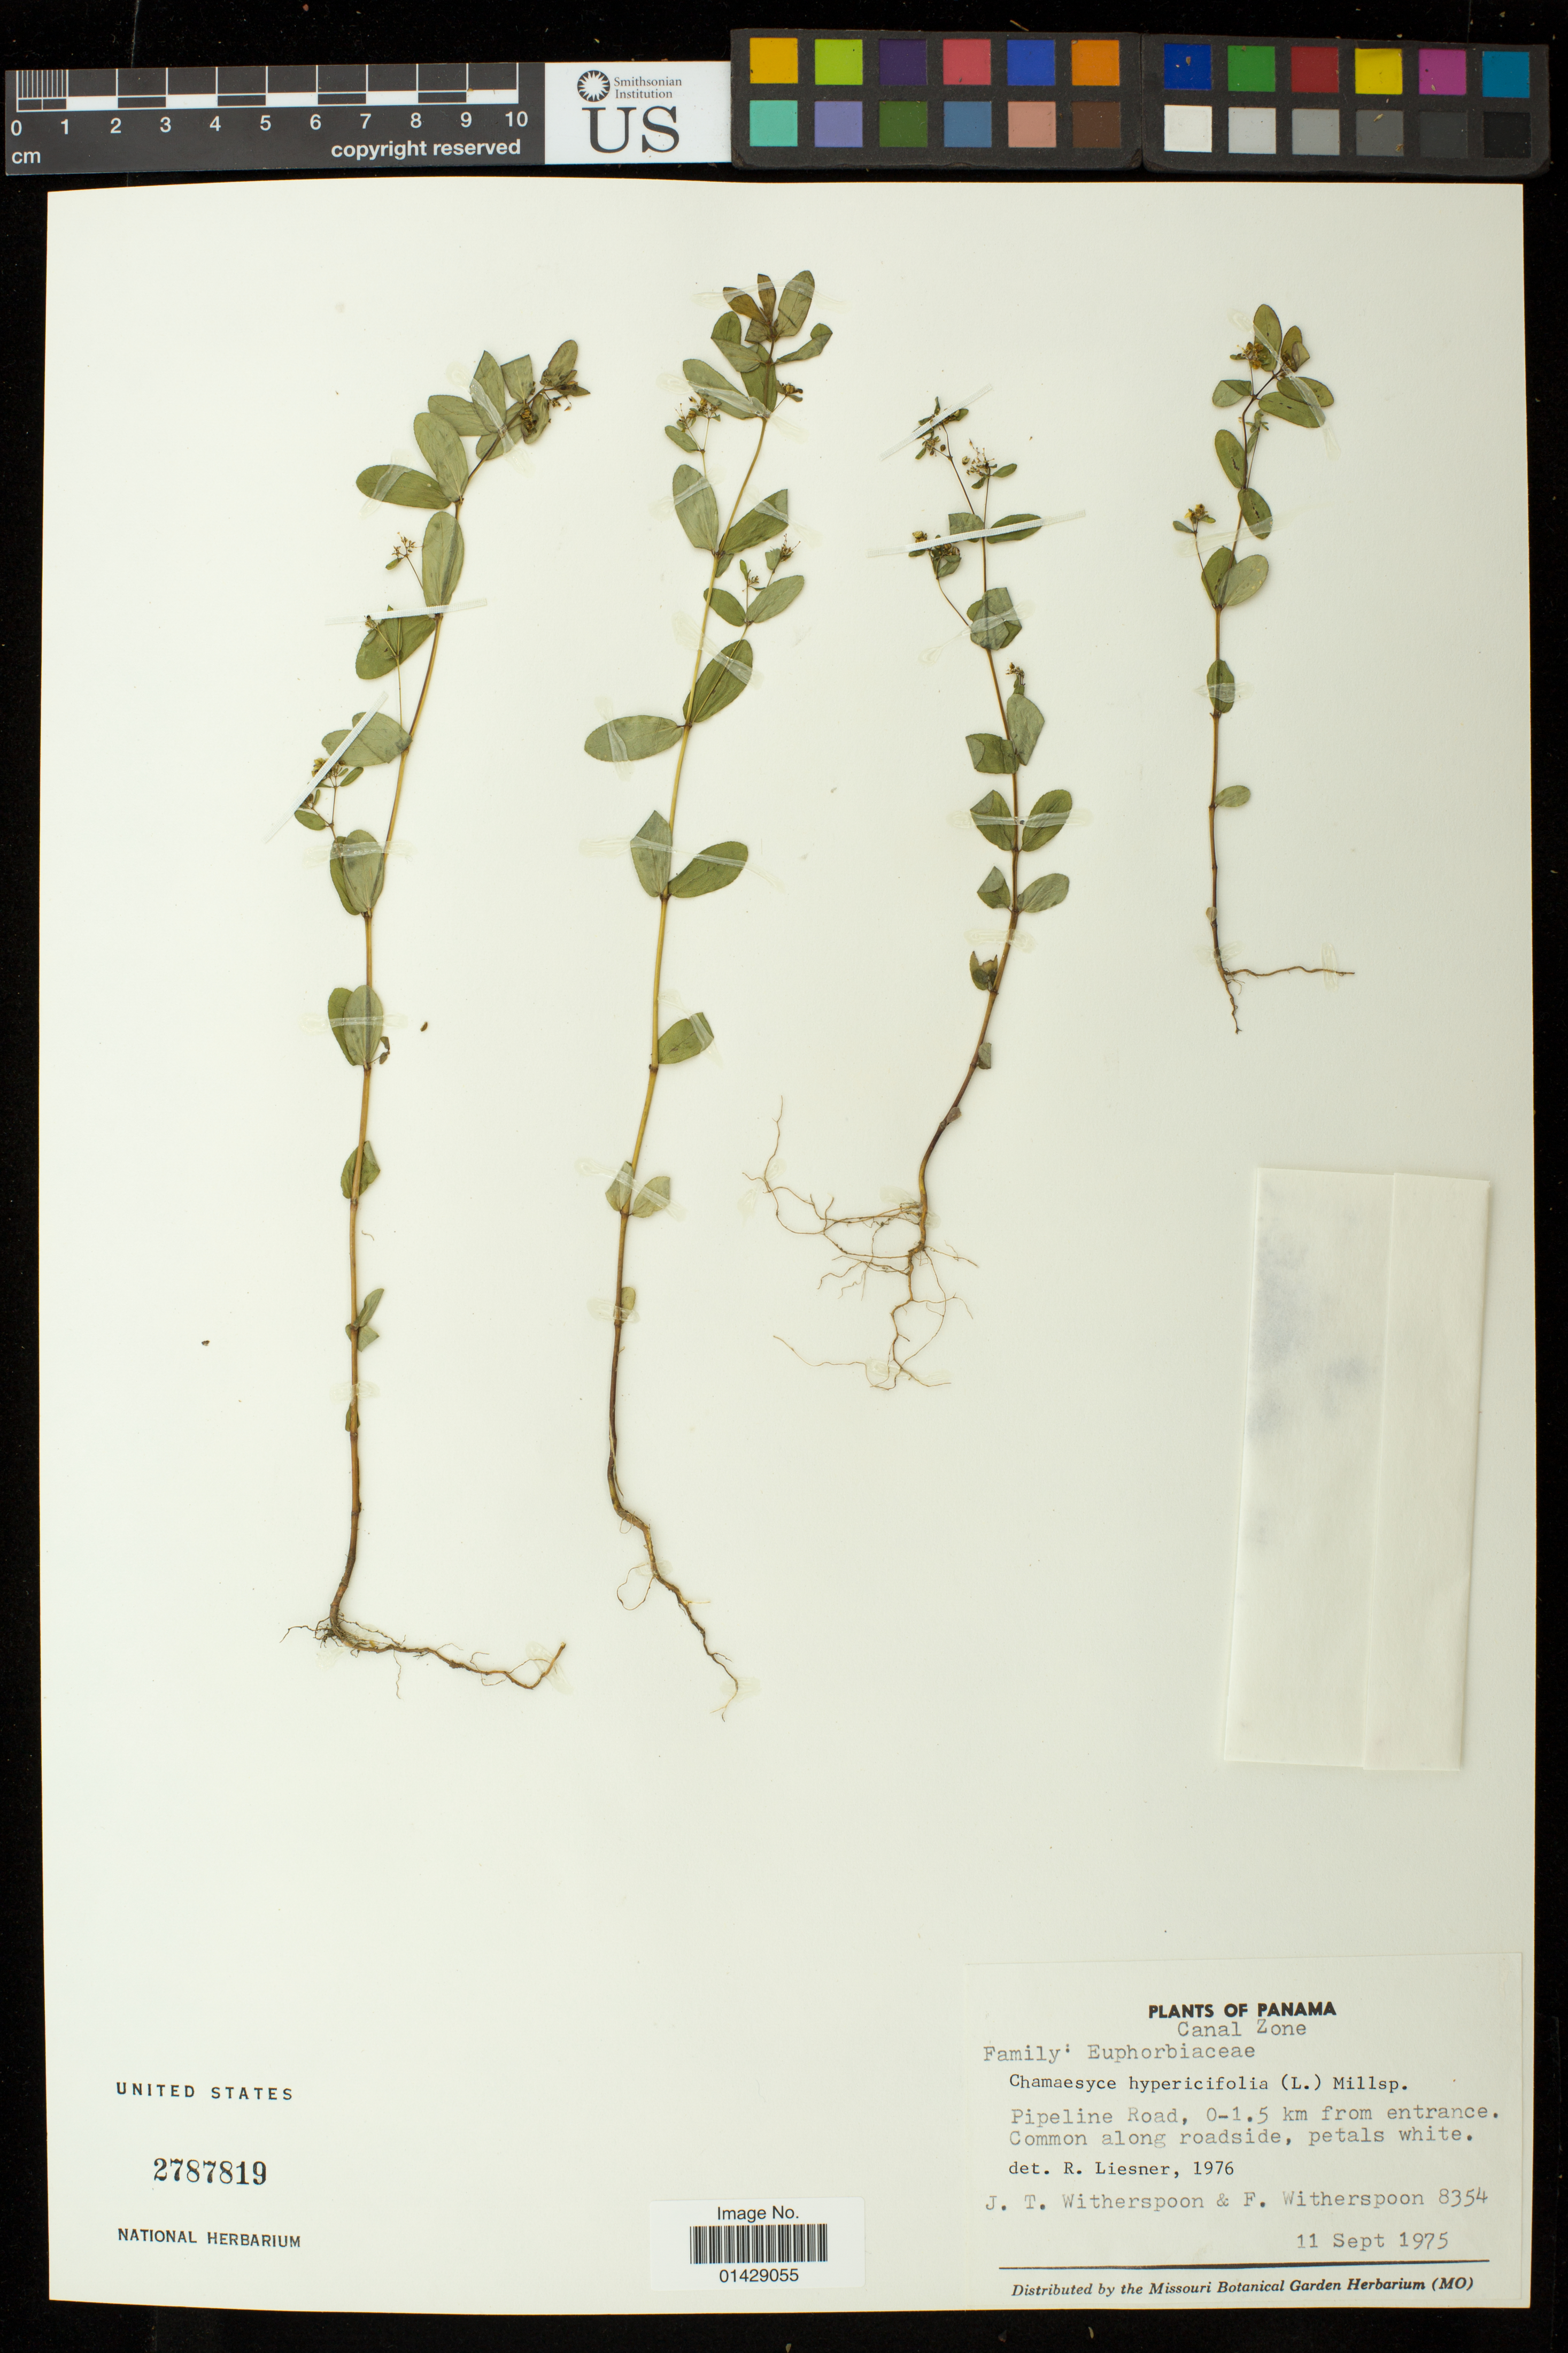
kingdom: Plantae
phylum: Tracheophyta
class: Magnoliopsida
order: Malpighiales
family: Euphorbiaceae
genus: Euphorbia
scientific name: Euphorbia hyssopifolia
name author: L.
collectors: J. Witherspoon & F. Witherspoon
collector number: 8354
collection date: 1975-09-11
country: Panama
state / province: Colón / Panamá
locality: Canal Zone. Pipeline Road, 0-1.5 km from entrance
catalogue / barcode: US 2787819